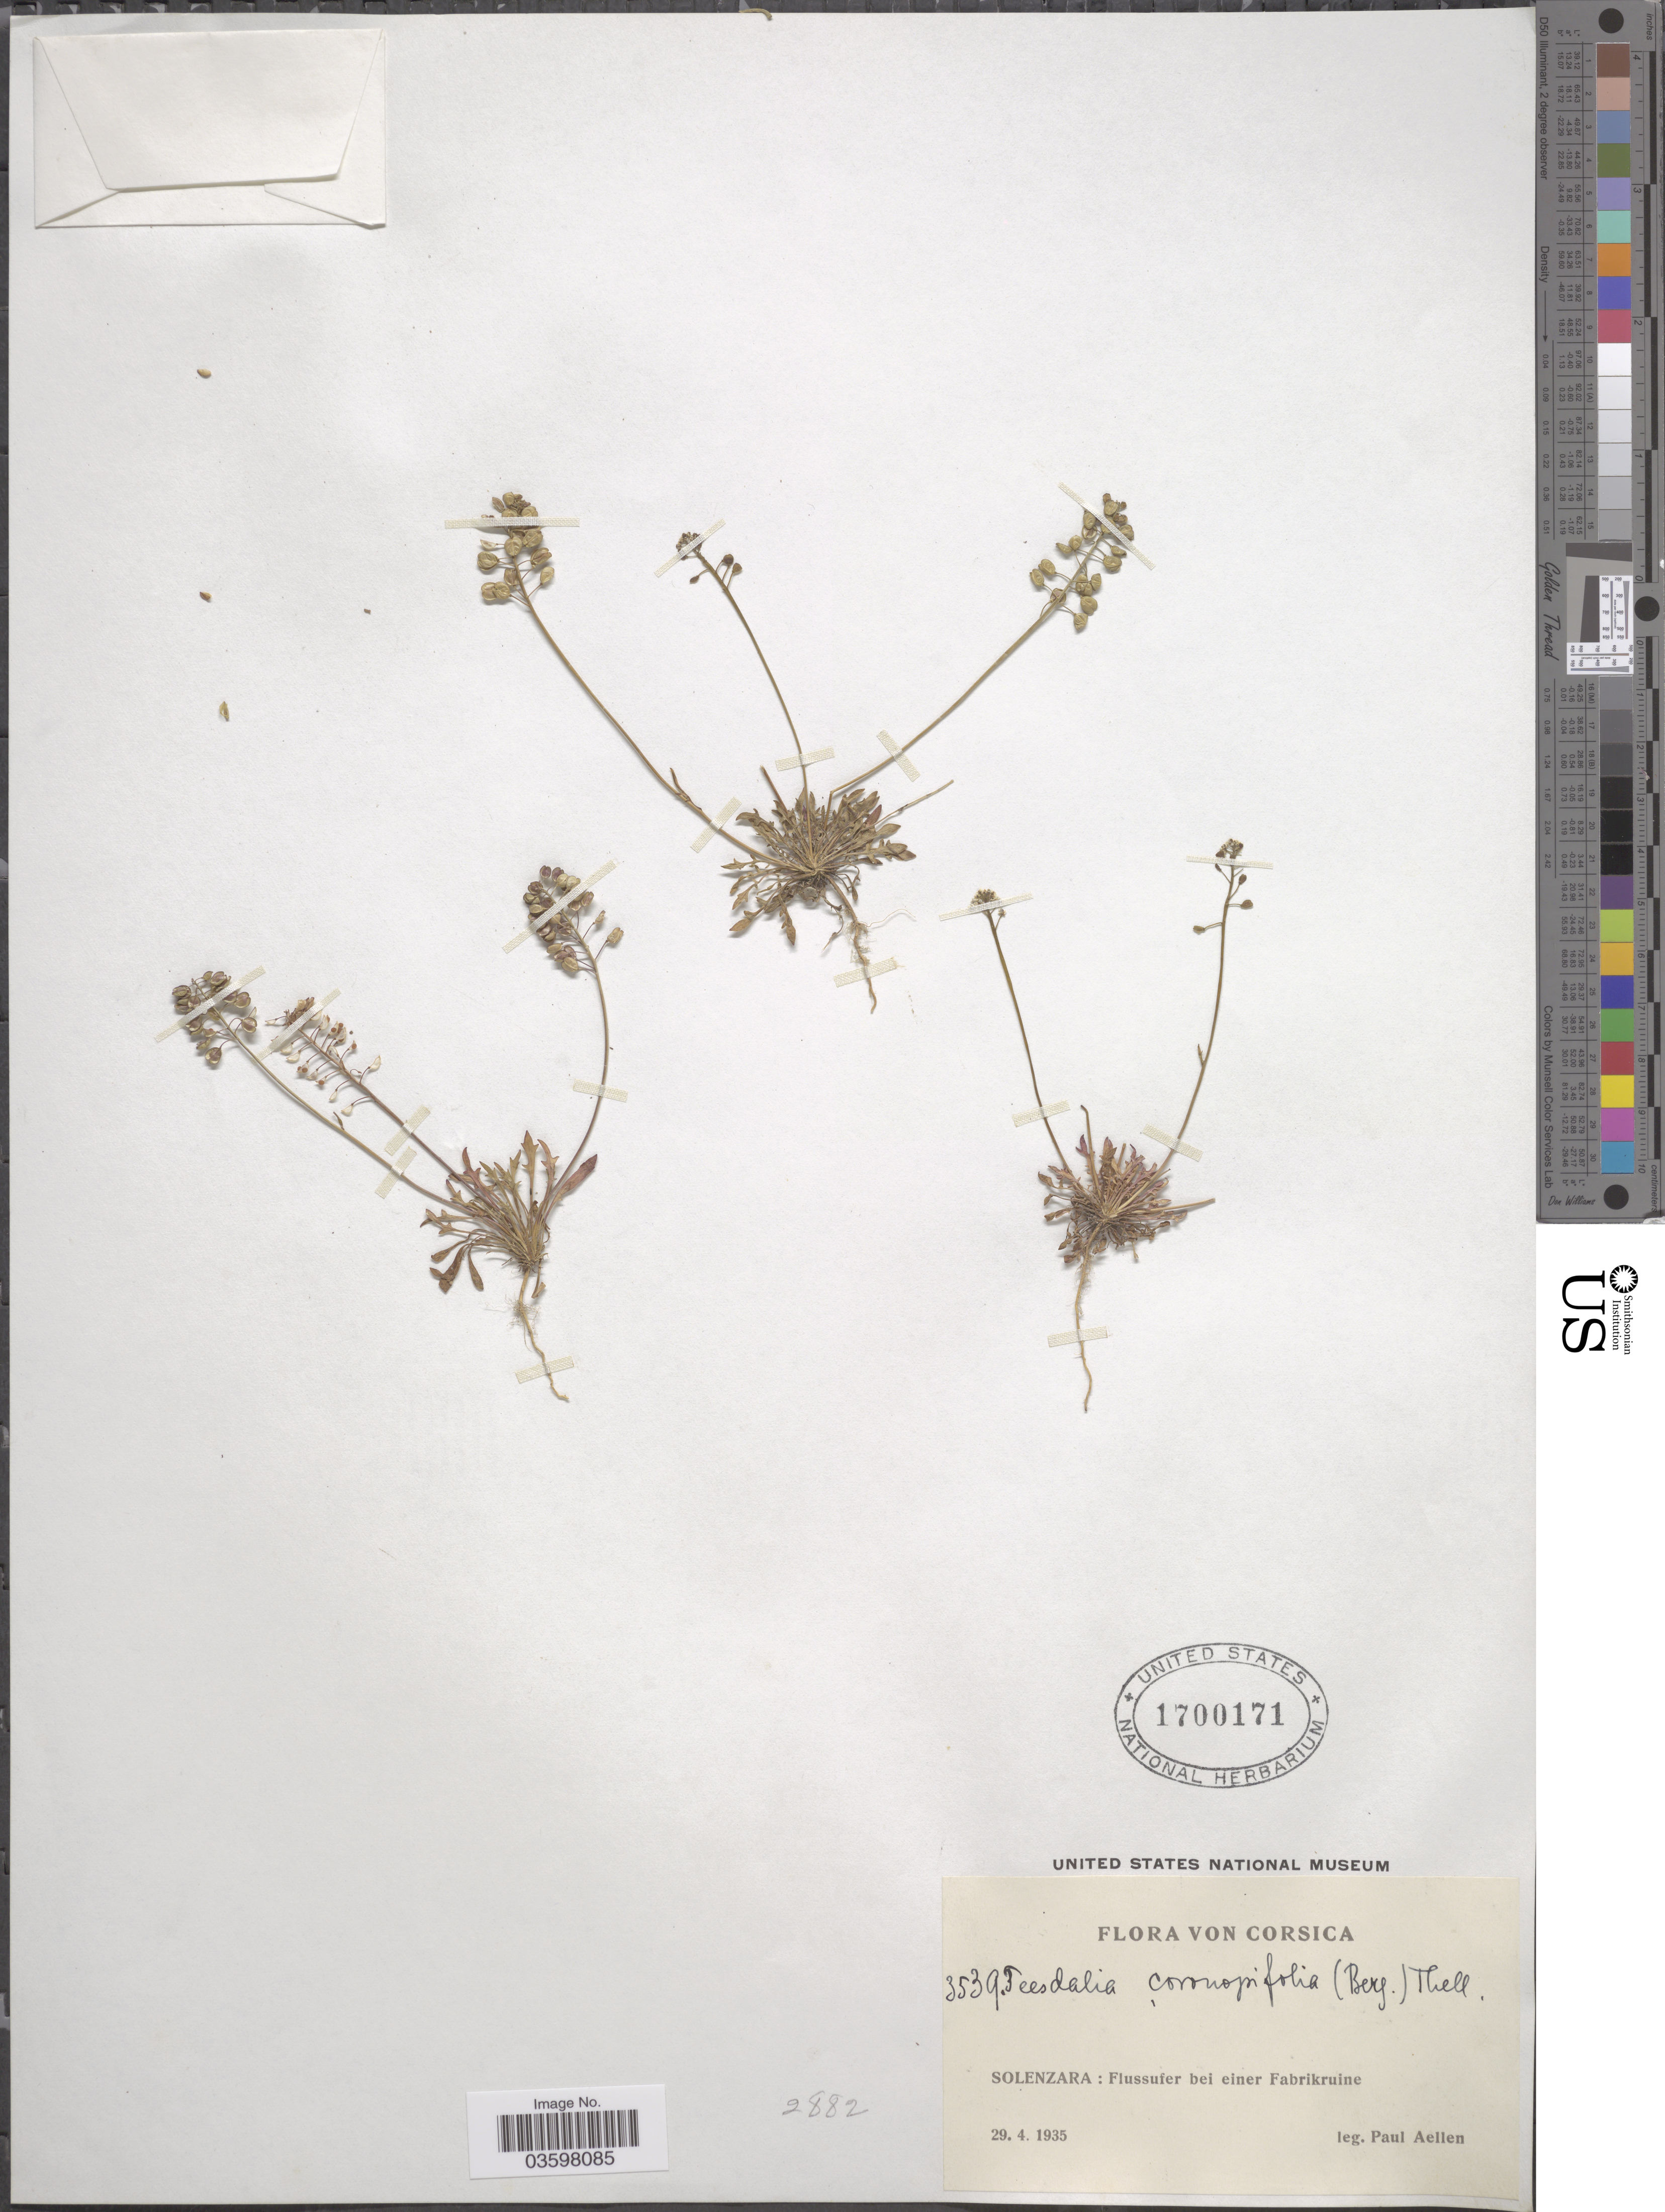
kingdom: Plantae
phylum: Tracheophyta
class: Magnoliopsida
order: Brassicales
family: Brassicaceae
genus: Teesdalia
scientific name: Teesdalia coronopifolia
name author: (Bergeret) Thell.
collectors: P. Aellen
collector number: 3539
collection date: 1935-04-29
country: France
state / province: Corsica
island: Corse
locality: Solenzara: Flussufer bei einer Fabrikruine.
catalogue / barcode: US 1700171